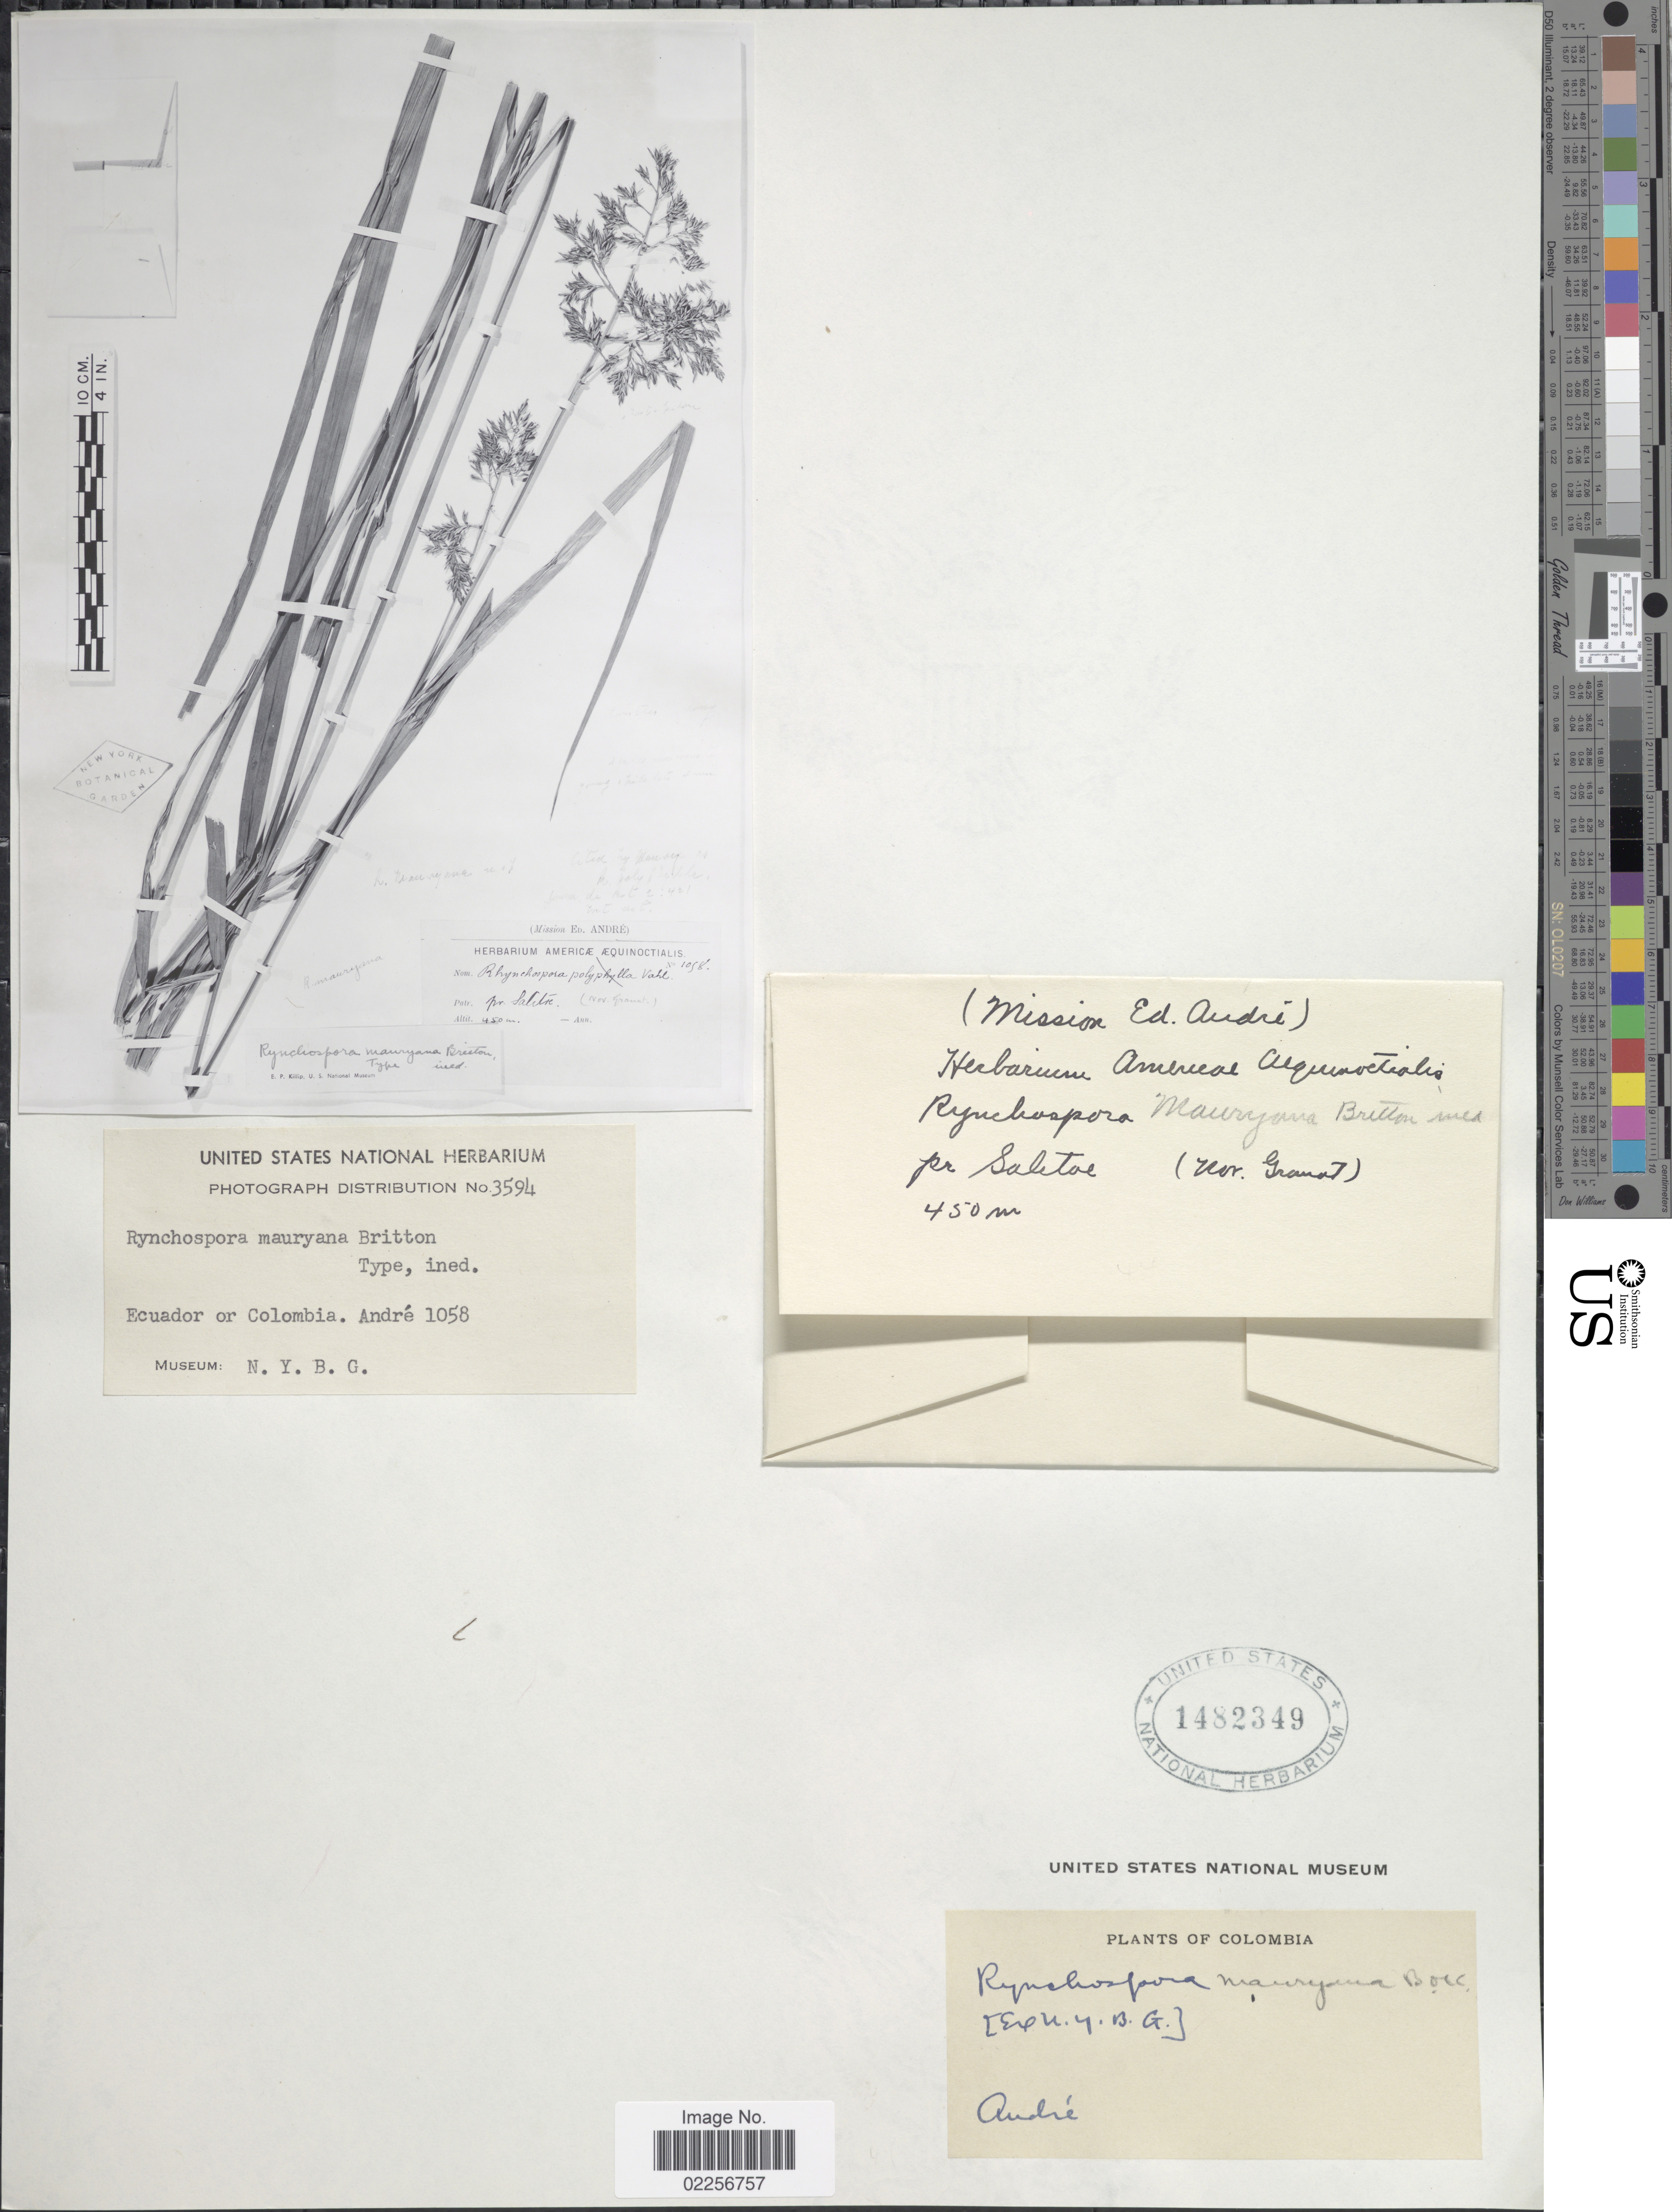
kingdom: Plantae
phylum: Tracheophyta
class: Liliopsida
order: Poales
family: Cyperaceae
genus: Rhynchospora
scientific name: Rhynchospora polyphylla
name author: (Vahl) Vahl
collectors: É. F. André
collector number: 1058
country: Colombia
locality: Pr. Salitr [interpreted]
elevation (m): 450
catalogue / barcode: US 1482349